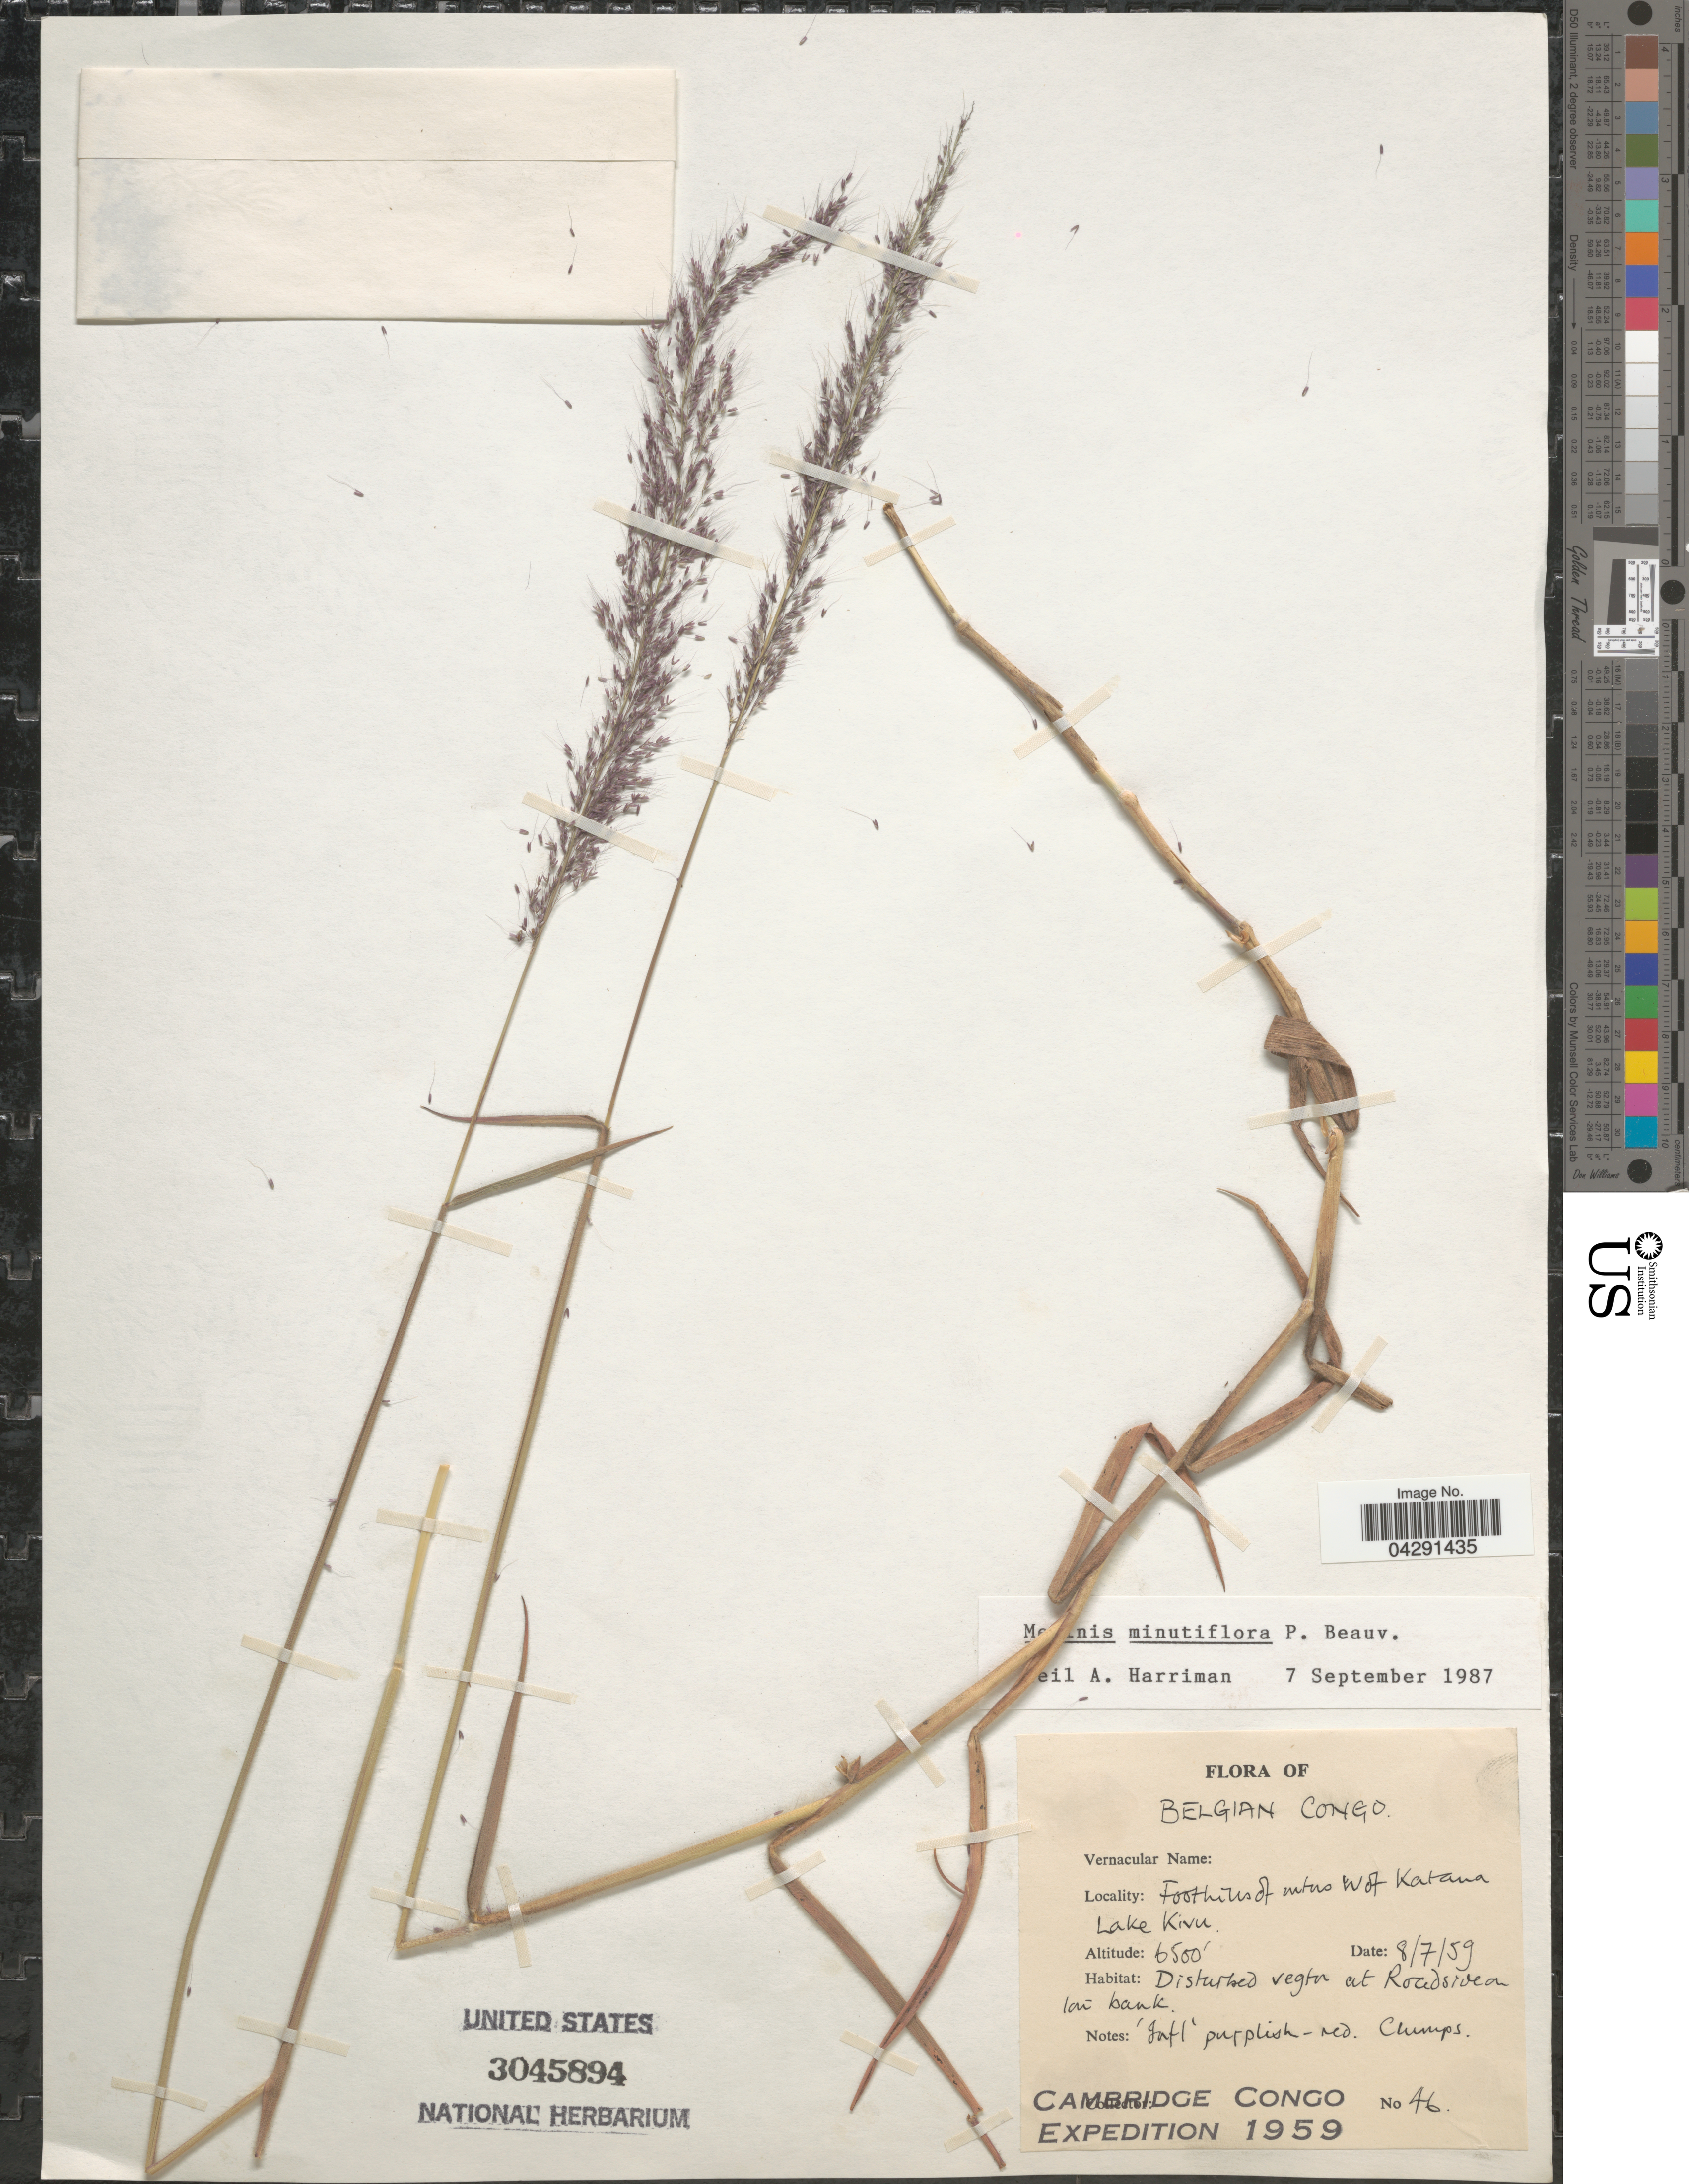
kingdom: Plantae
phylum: Tracheophyta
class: Liliopsida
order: Poales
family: Poaceae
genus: Melinis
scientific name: Melinis minutiflora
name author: P. Beauv.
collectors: Cambridge Congo Expedition 1959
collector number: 46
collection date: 1959-07-08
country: Congo, Democratic Republic of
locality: Belgian Congo. Foothills of mtns W of Katana Lake Kivu. Disturbed vegtn at Roadside on low bank.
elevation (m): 1981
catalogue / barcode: US 3045894